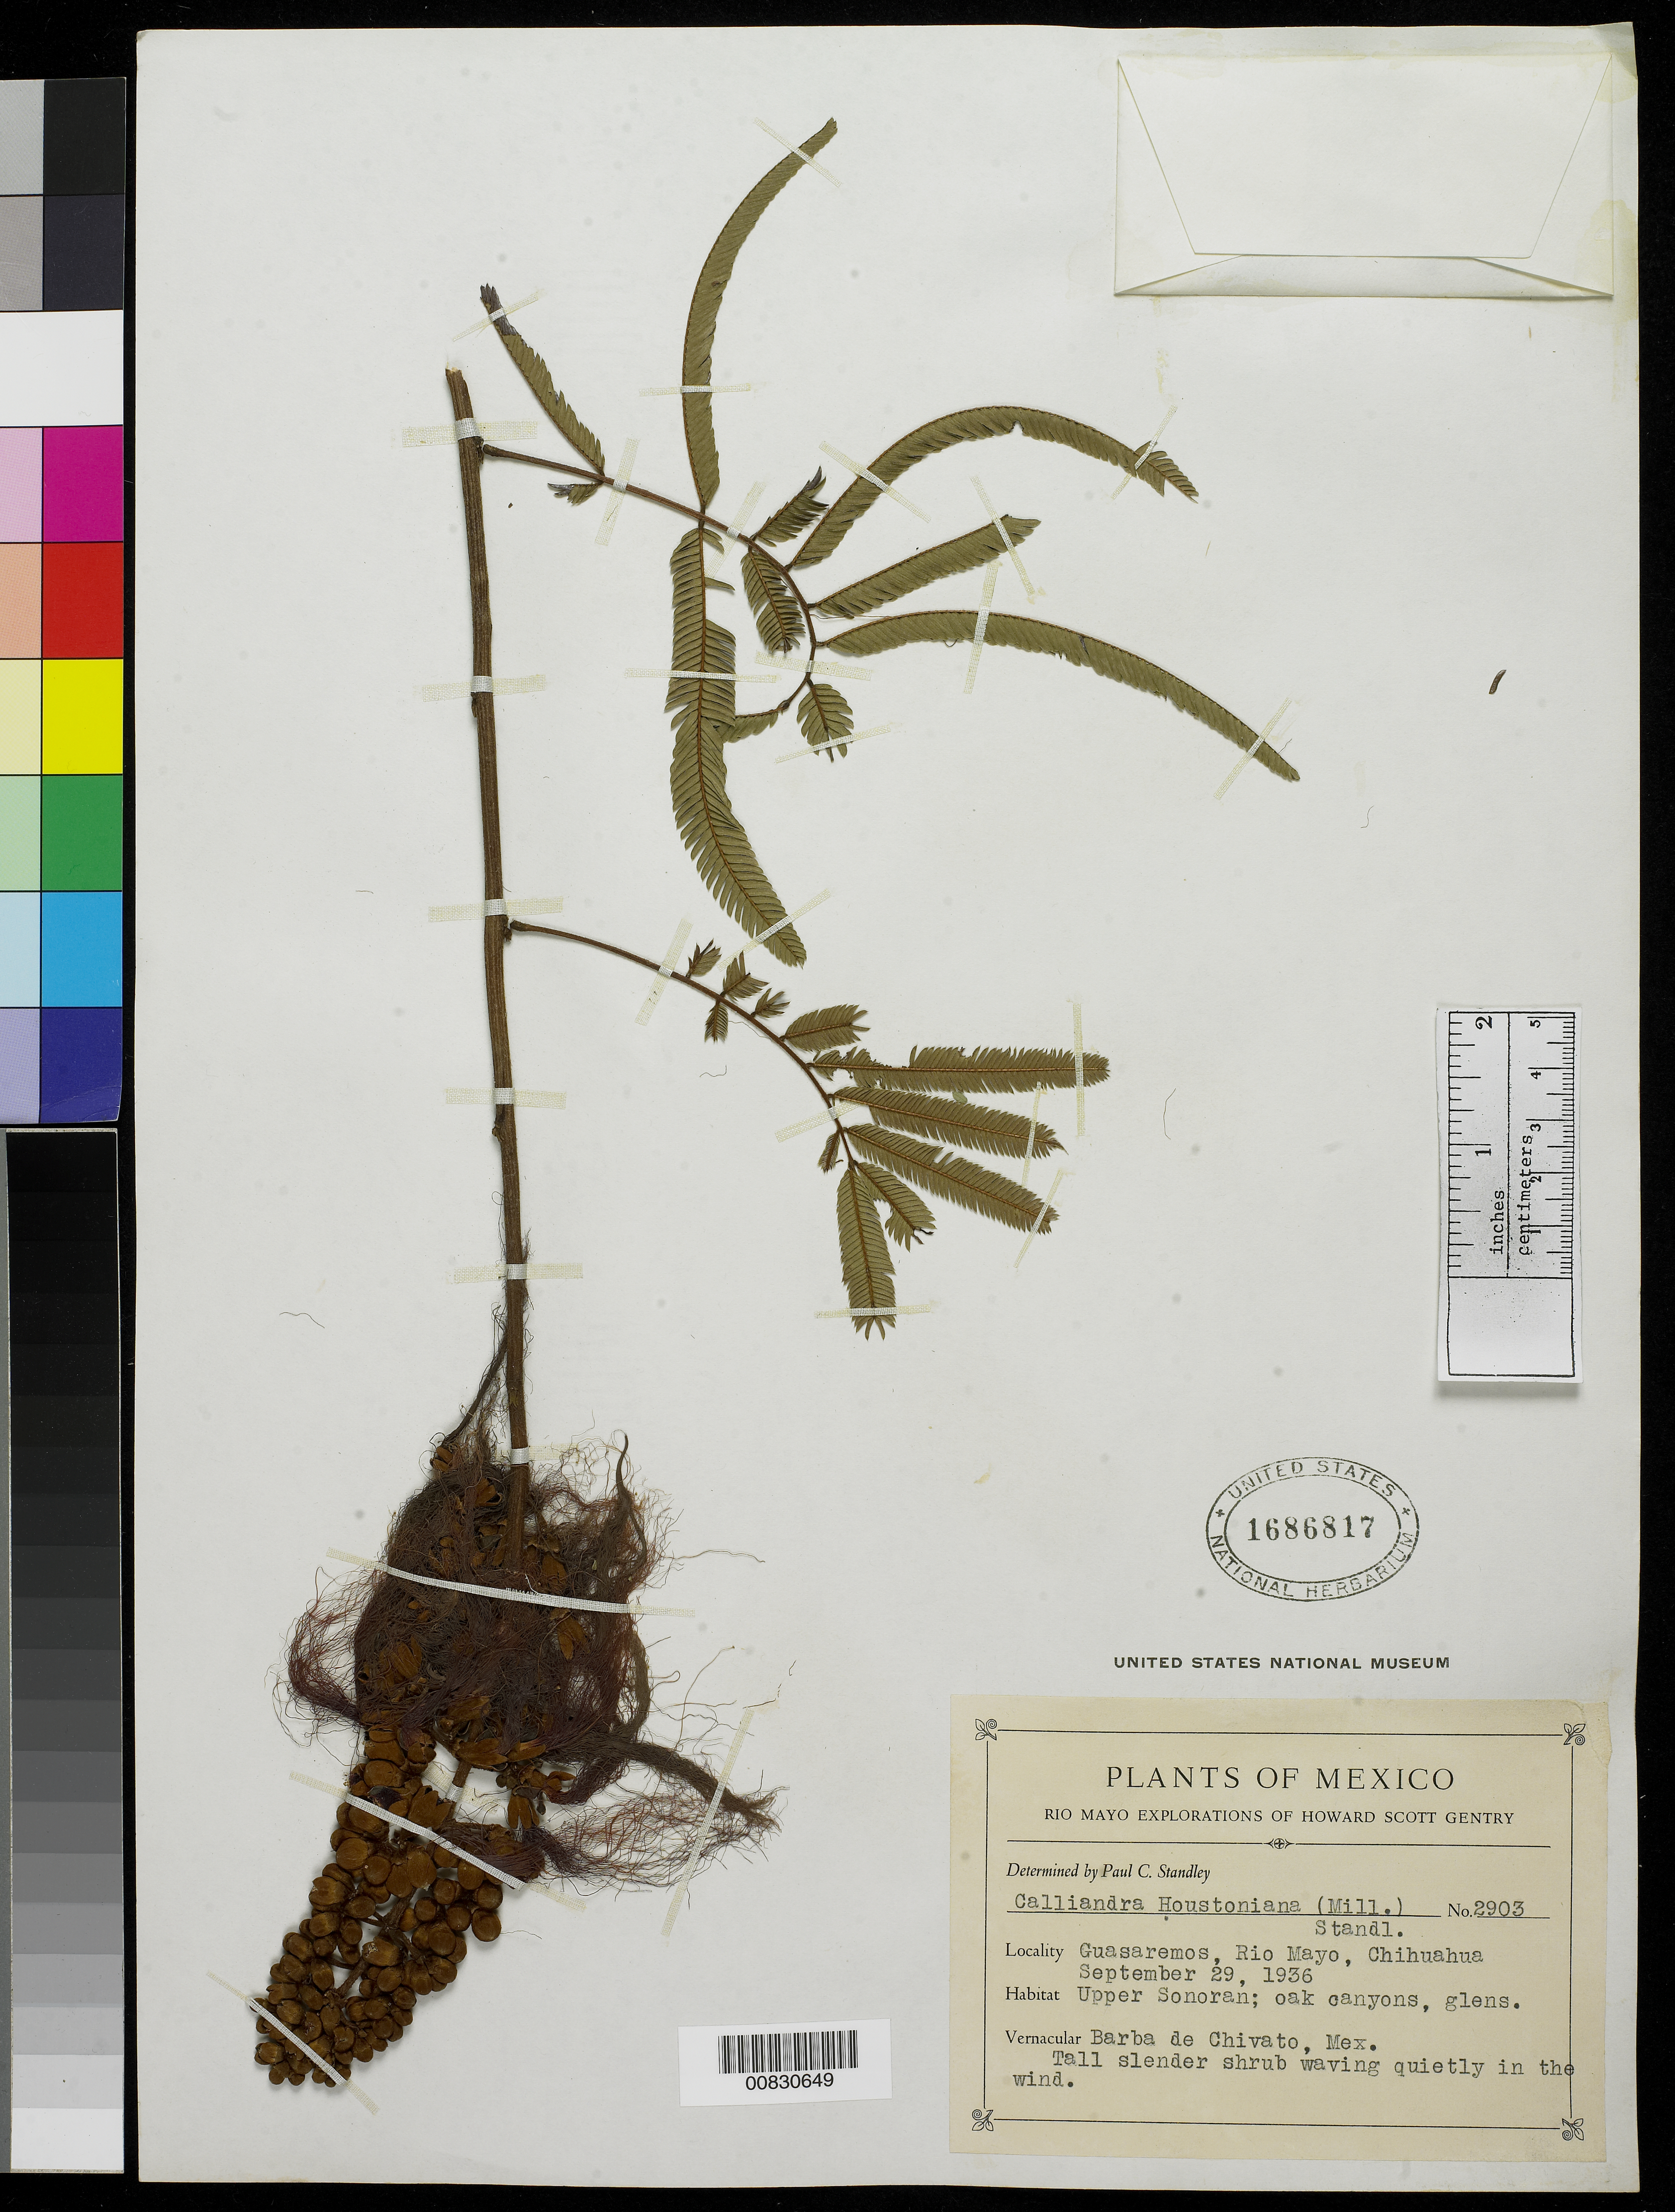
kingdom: Plantae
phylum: Tracheophyta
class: Magnoliopsida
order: Fabales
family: Fabaceae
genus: Calliandra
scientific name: Calliandra houstoniana var. houstoniana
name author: (Mill.) Standl.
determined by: Strong, Mark T., (BOT), Smithsonian Institution - National Museum of Natural History (UNITED STATES)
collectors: H. S. Gentry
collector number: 2903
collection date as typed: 29 Sep 1936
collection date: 1936-09-29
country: Mexico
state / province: Chihuahua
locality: Guasaremos, Río Mayo, Chihuahua.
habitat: Upper Sonoran; oak canyons, glens.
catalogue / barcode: US 1686817